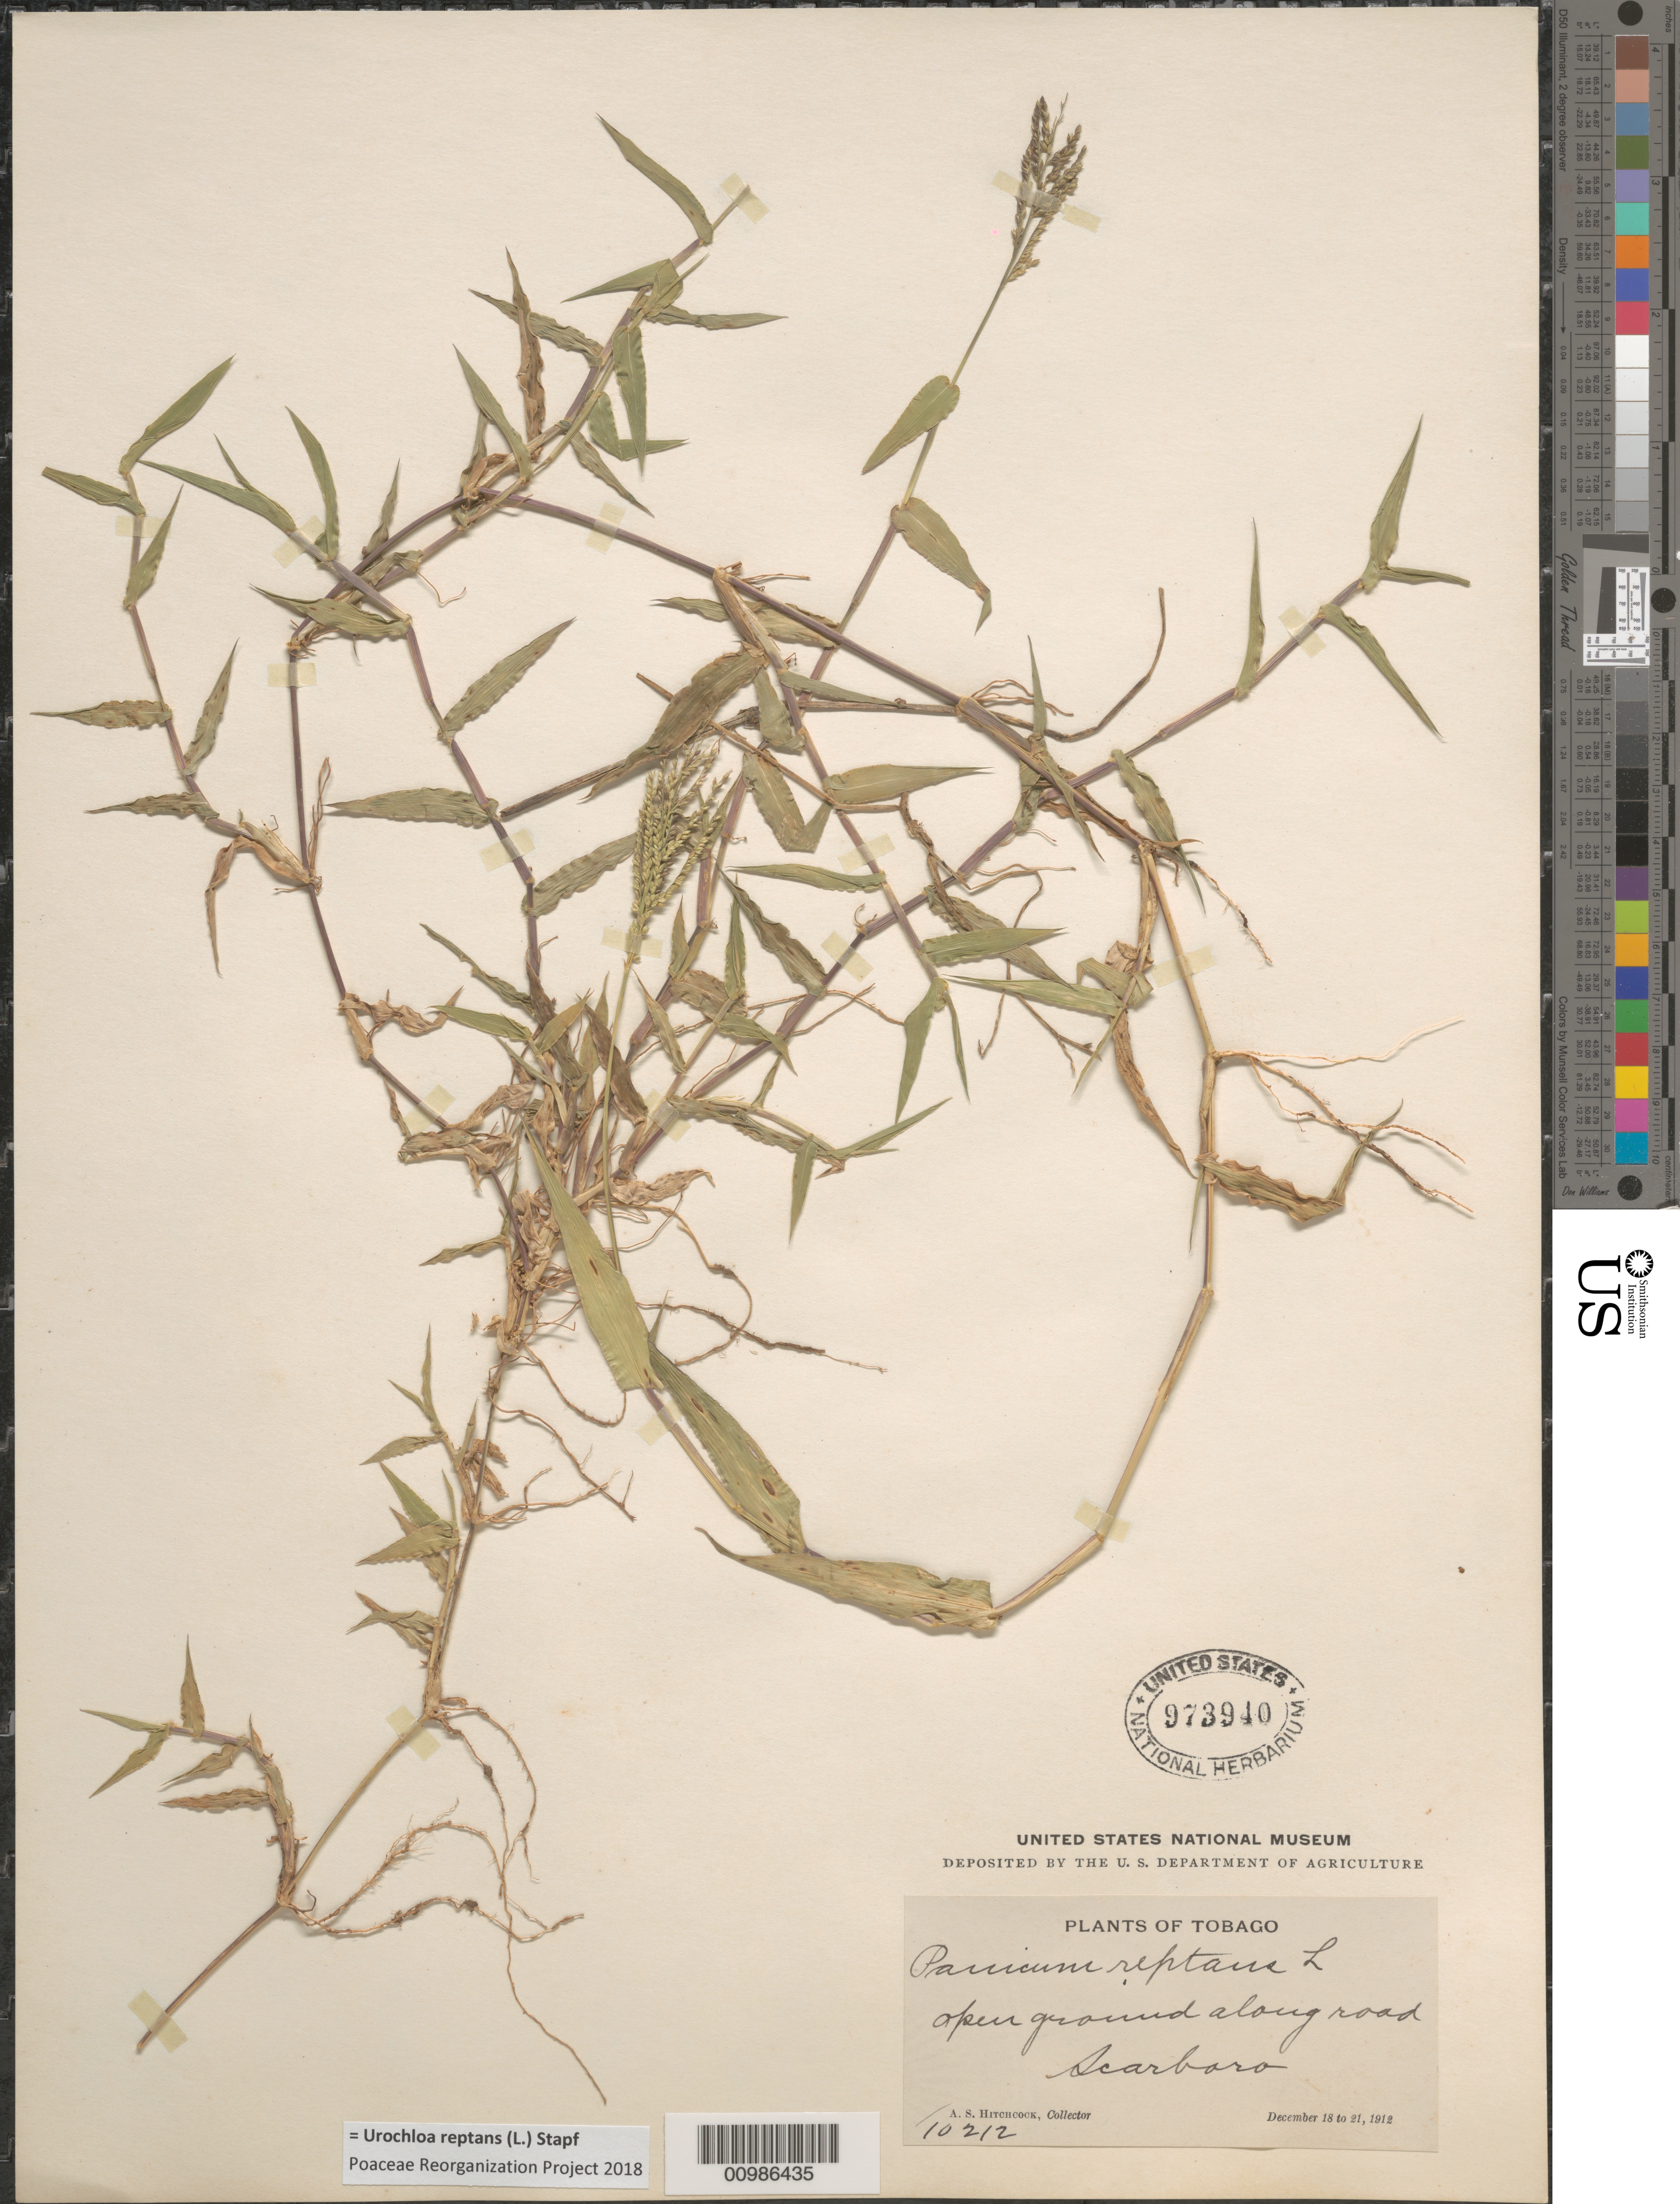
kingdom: Plantae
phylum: Tracheophyta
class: Liliopsida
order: Poales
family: Poaceae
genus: Brachiaria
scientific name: Brachiaria reptans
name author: (L.) C.E. Hubb. & C.A. Gardner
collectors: A. S. Hitchcock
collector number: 10212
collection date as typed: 18 Dec 1912 to21 Dec 1912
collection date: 1912-12-18/1912-12-21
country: Trinidad and Tobago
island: Tobago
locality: Scarborough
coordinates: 0 N, 0 E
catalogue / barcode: US 973940